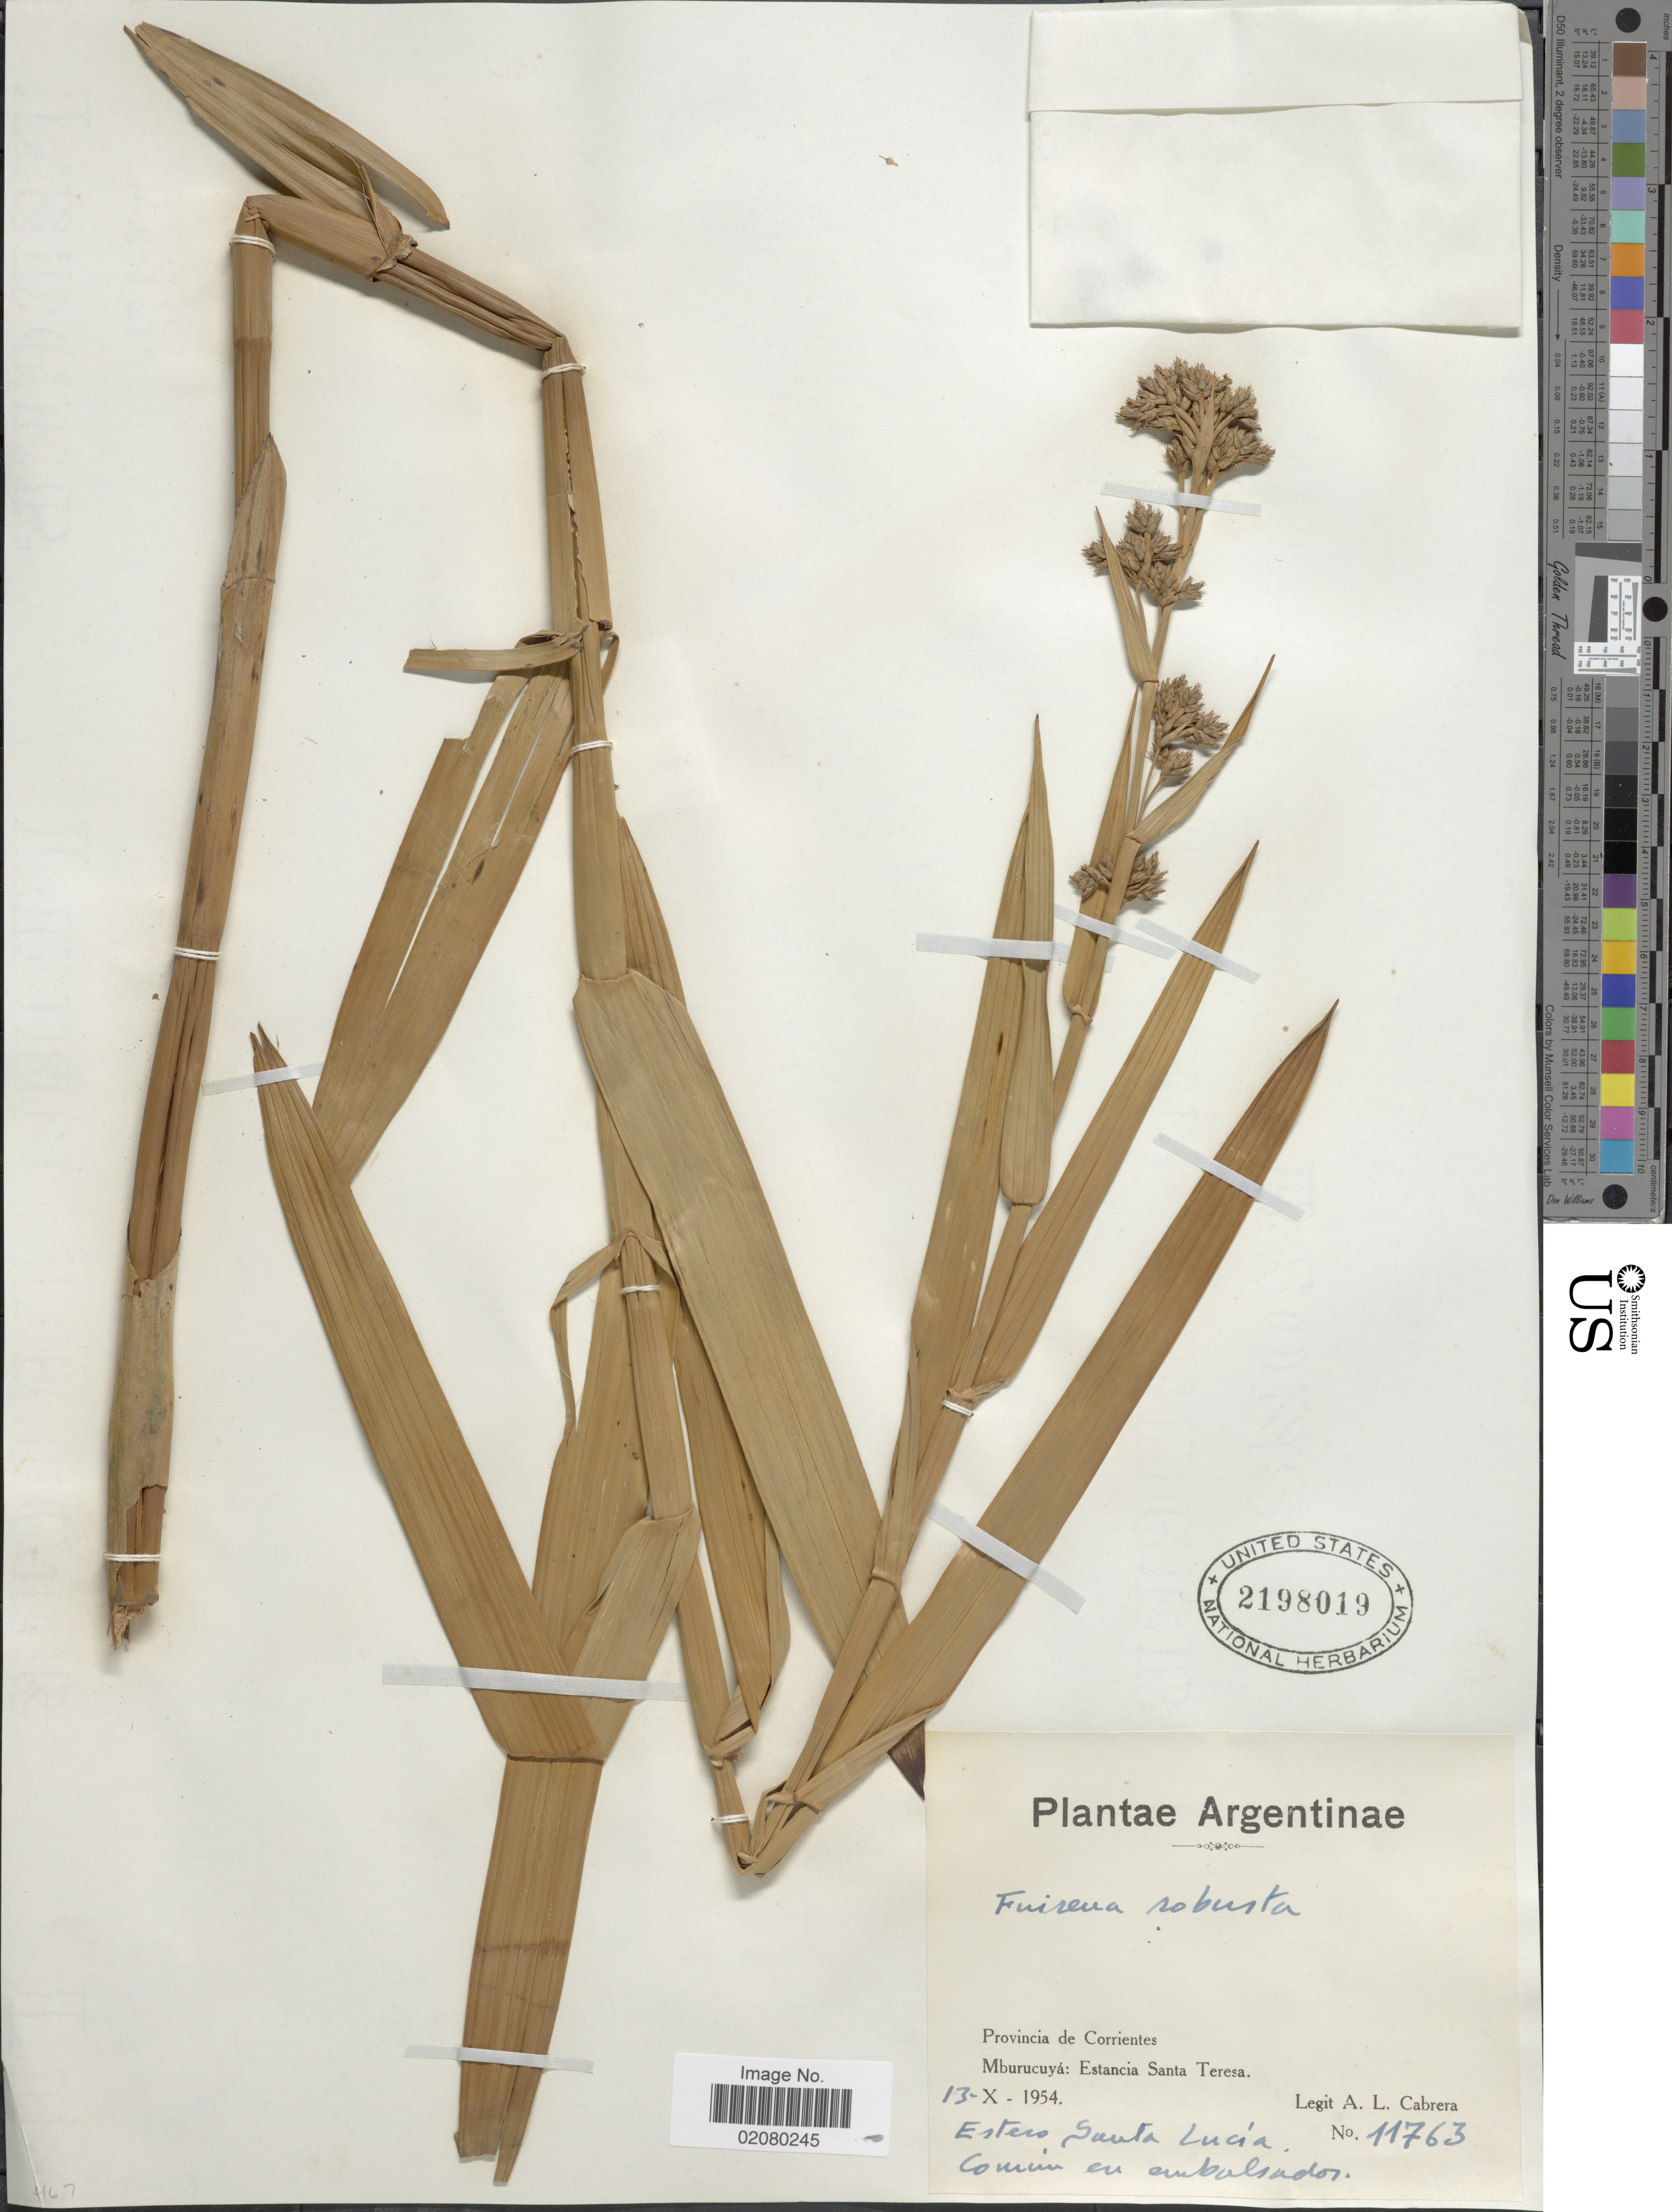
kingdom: Plantae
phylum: Tracheophyta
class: Liliopsida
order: Poales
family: Cyperaceae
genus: Fuirena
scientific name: Fuirena robusta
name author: Kunth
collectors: A. L. Cabrera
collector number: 11763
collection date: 1954-10-13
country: Argentina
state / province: Corrientes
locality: Provincia de Corrientes. Mburucuya: Estancia Santa Teresa. Estero Santa Lucia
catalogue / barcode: US 2198019